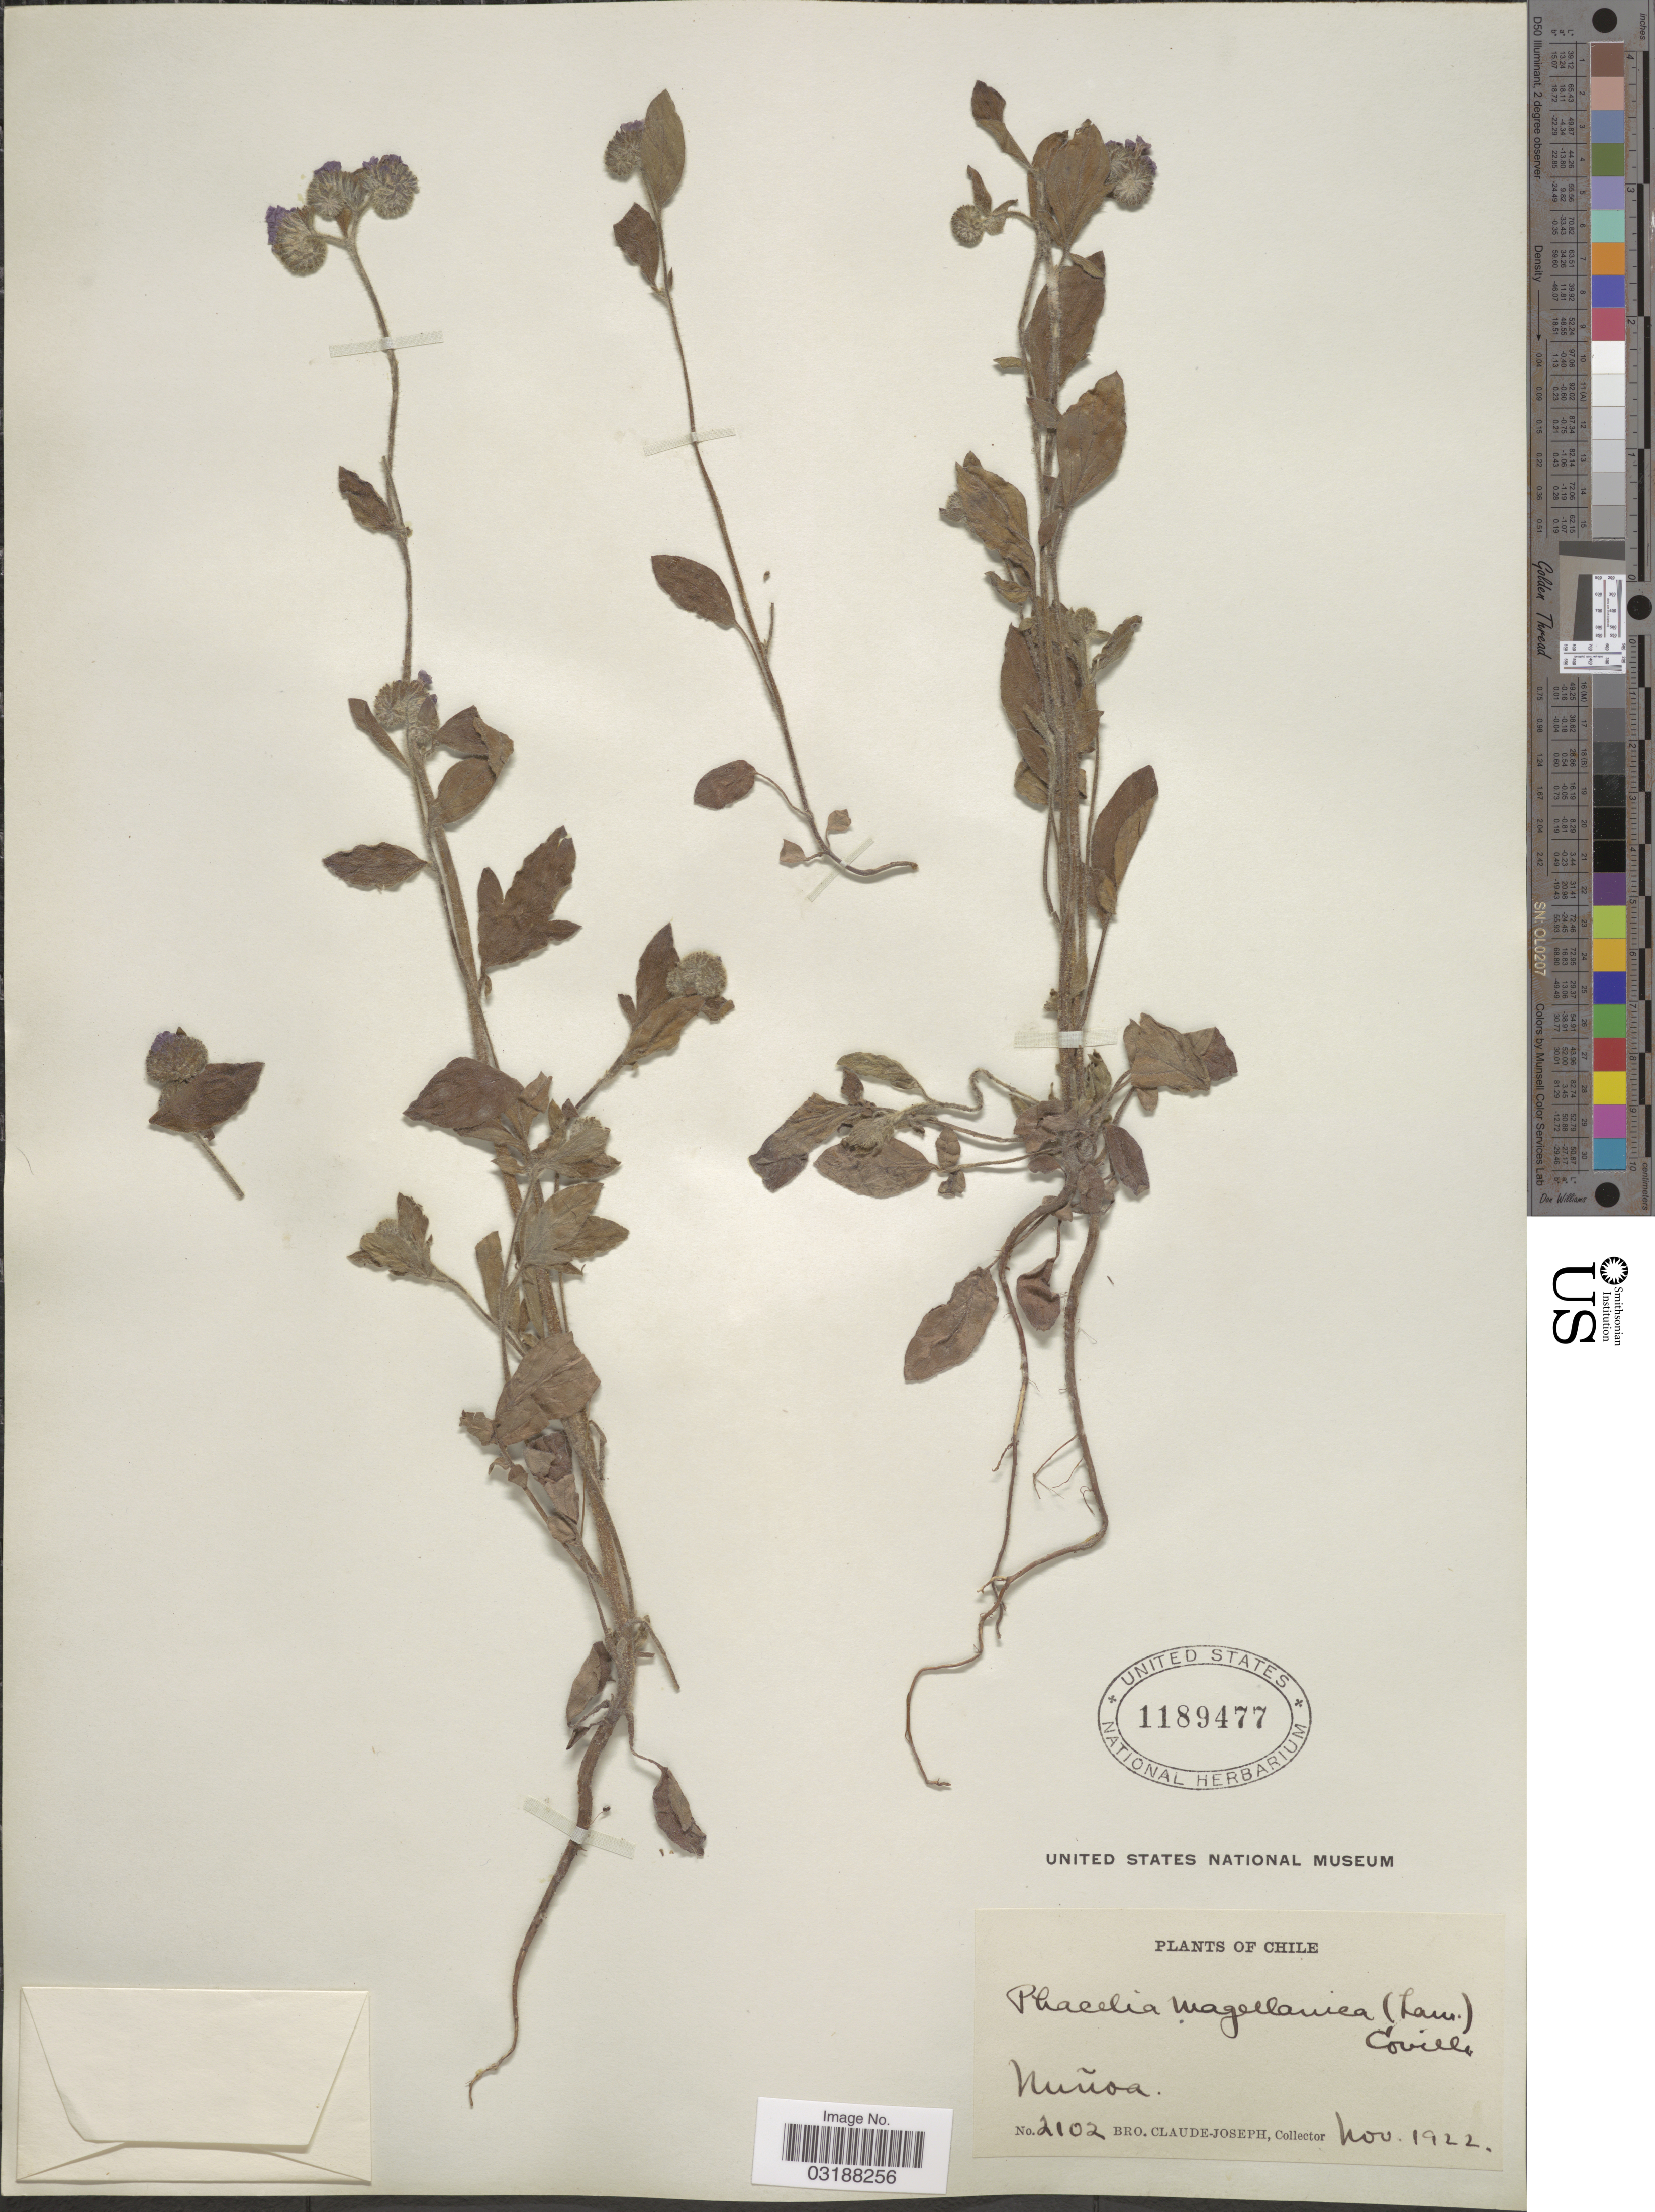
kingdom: Plantae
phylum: Tracheophyta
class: Magnoliopsida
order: Boraginales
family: Hydrophyllaceae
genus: Phacelia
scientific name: Phacelia magellanica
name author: (Lam.) Coville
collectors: Bro. Claude-Joseph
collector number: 2102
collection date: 1922-11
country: Chile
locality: Nuñoa.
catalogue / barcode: US 1189477